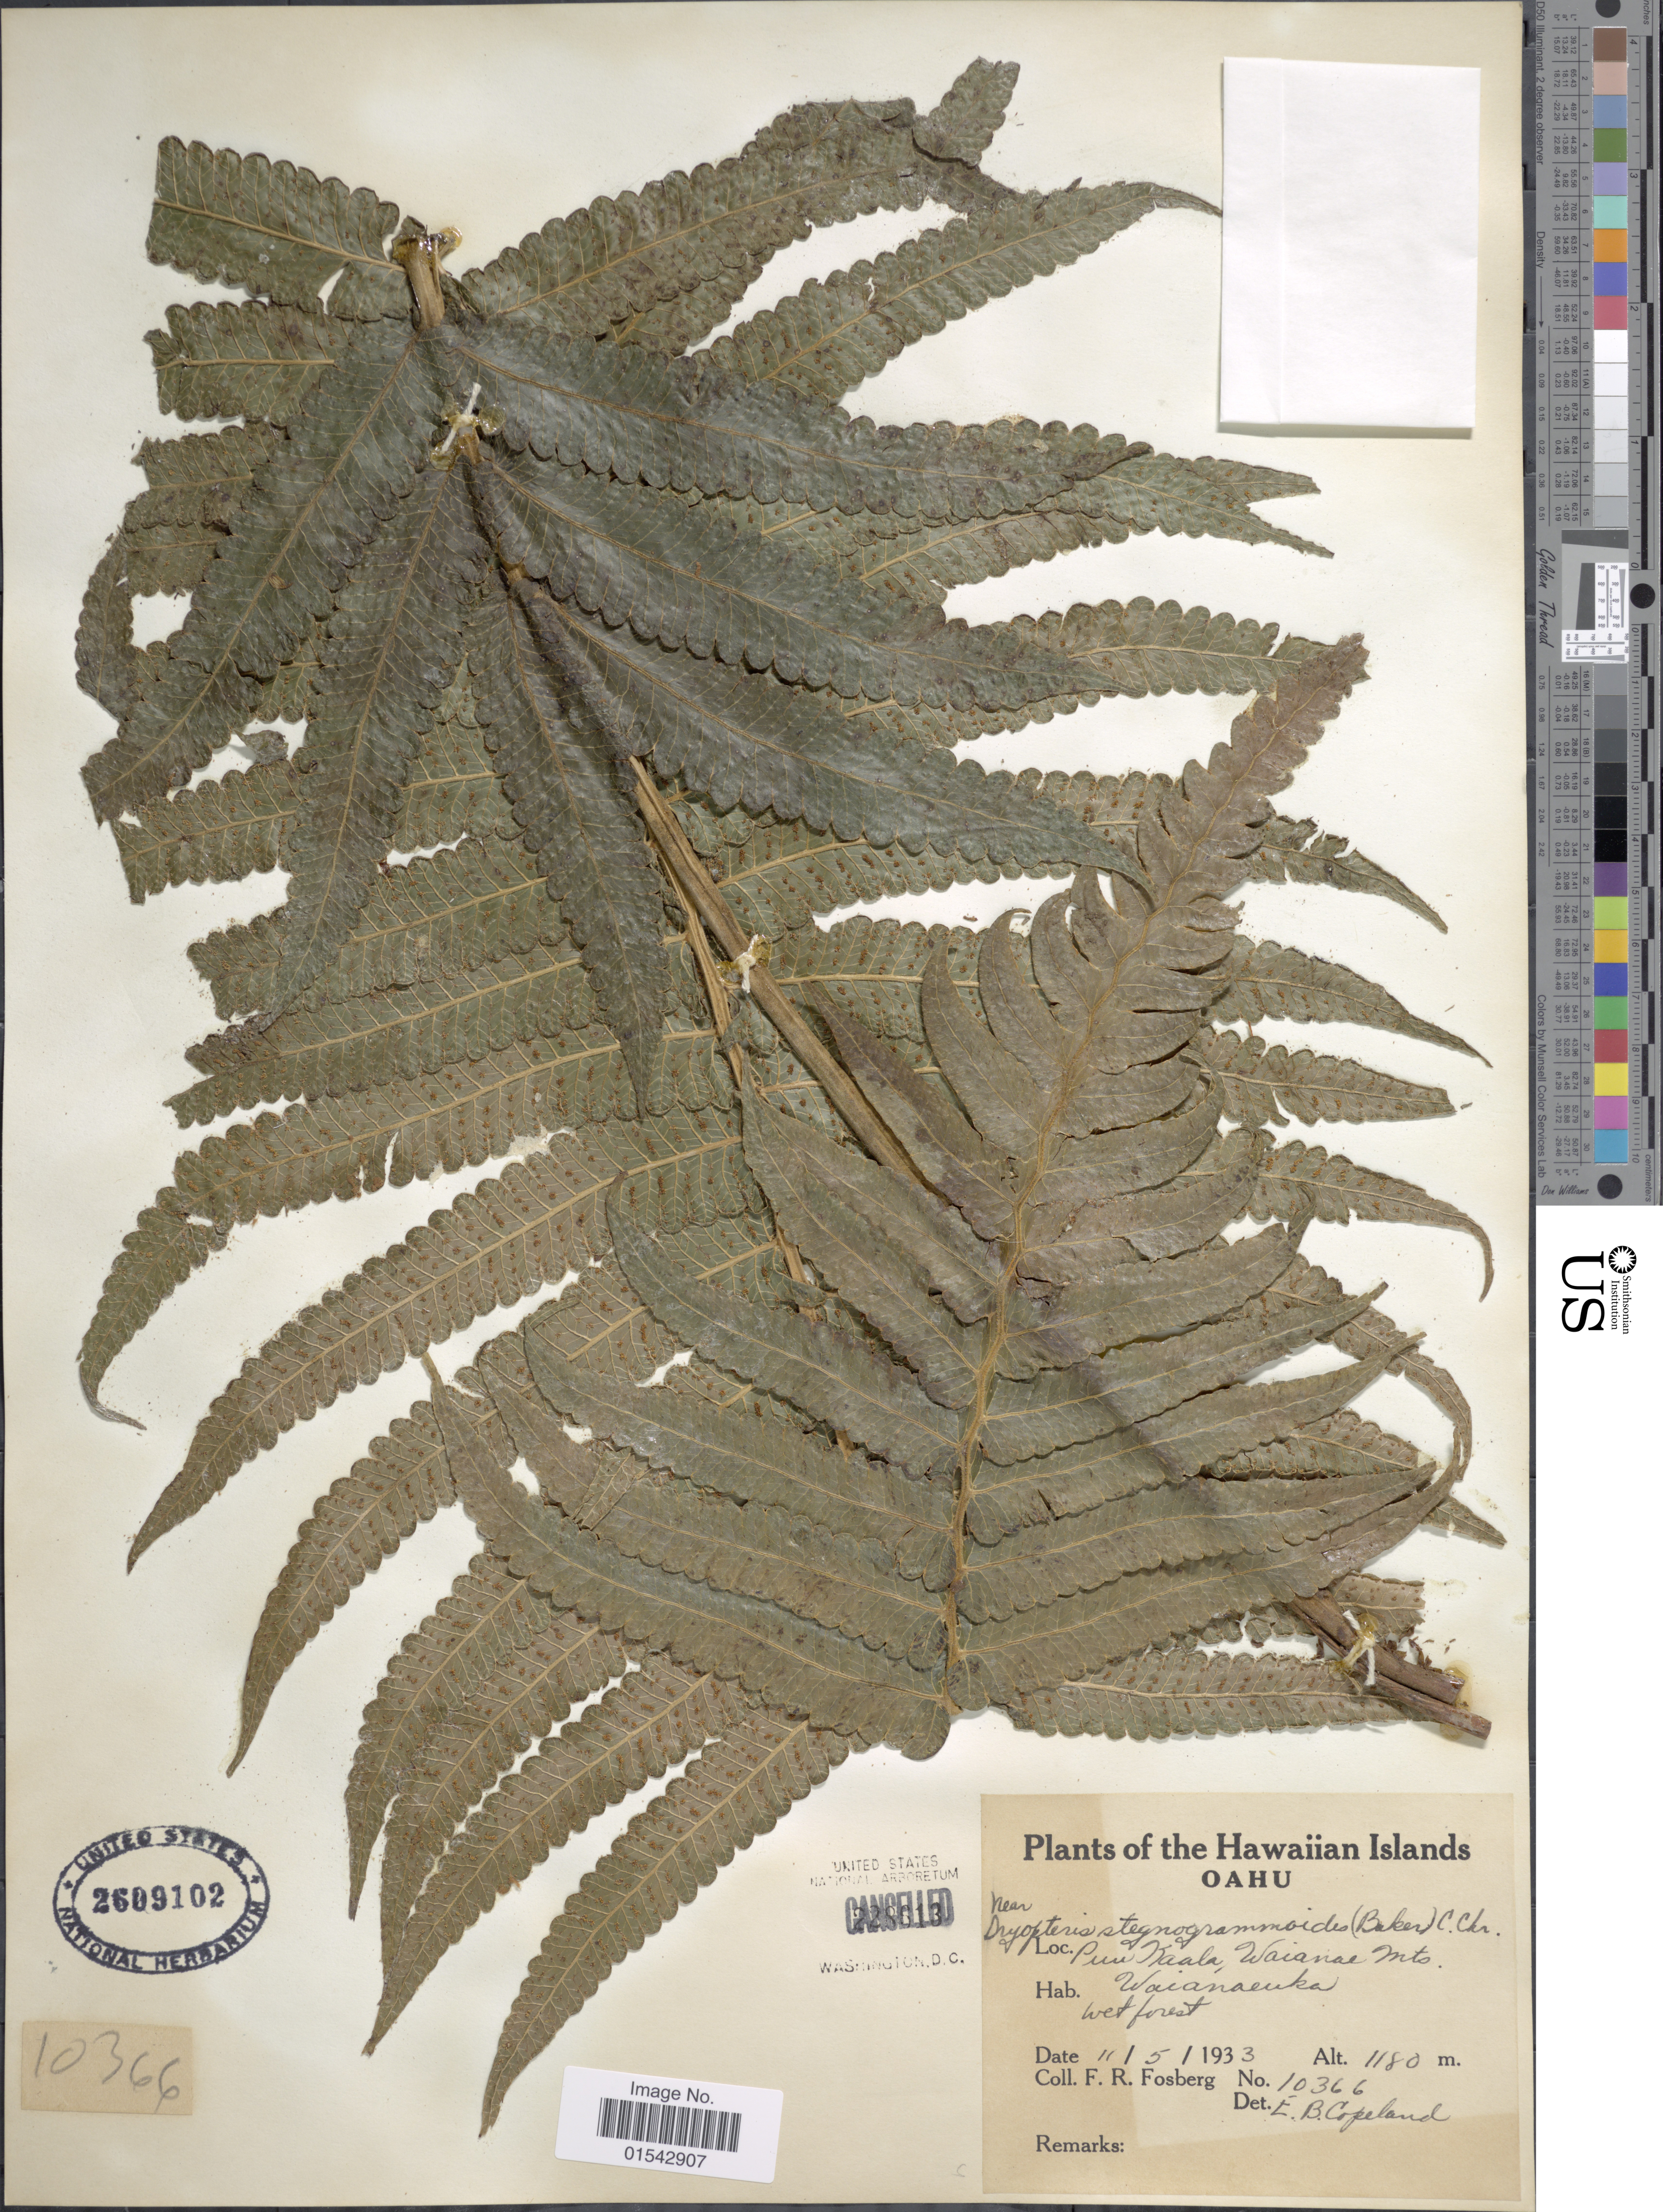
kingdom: Plantae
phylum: Tracheophyta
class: Polypodiopsida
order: Polypodiales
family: Thelypteridaceae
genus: Cyclosorus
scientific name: Cyclosorus sandwicensis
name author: Copel.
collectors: F. R. Fosberg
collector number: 10366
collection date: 1933-05-11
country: United States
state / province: Hawaii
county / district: Honolulu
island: Oahu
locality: Puu Kaala, Waianae Mts., Waianaeuka [Waianae Uka], Oahu.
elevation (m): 1180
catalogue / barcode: US 2609102